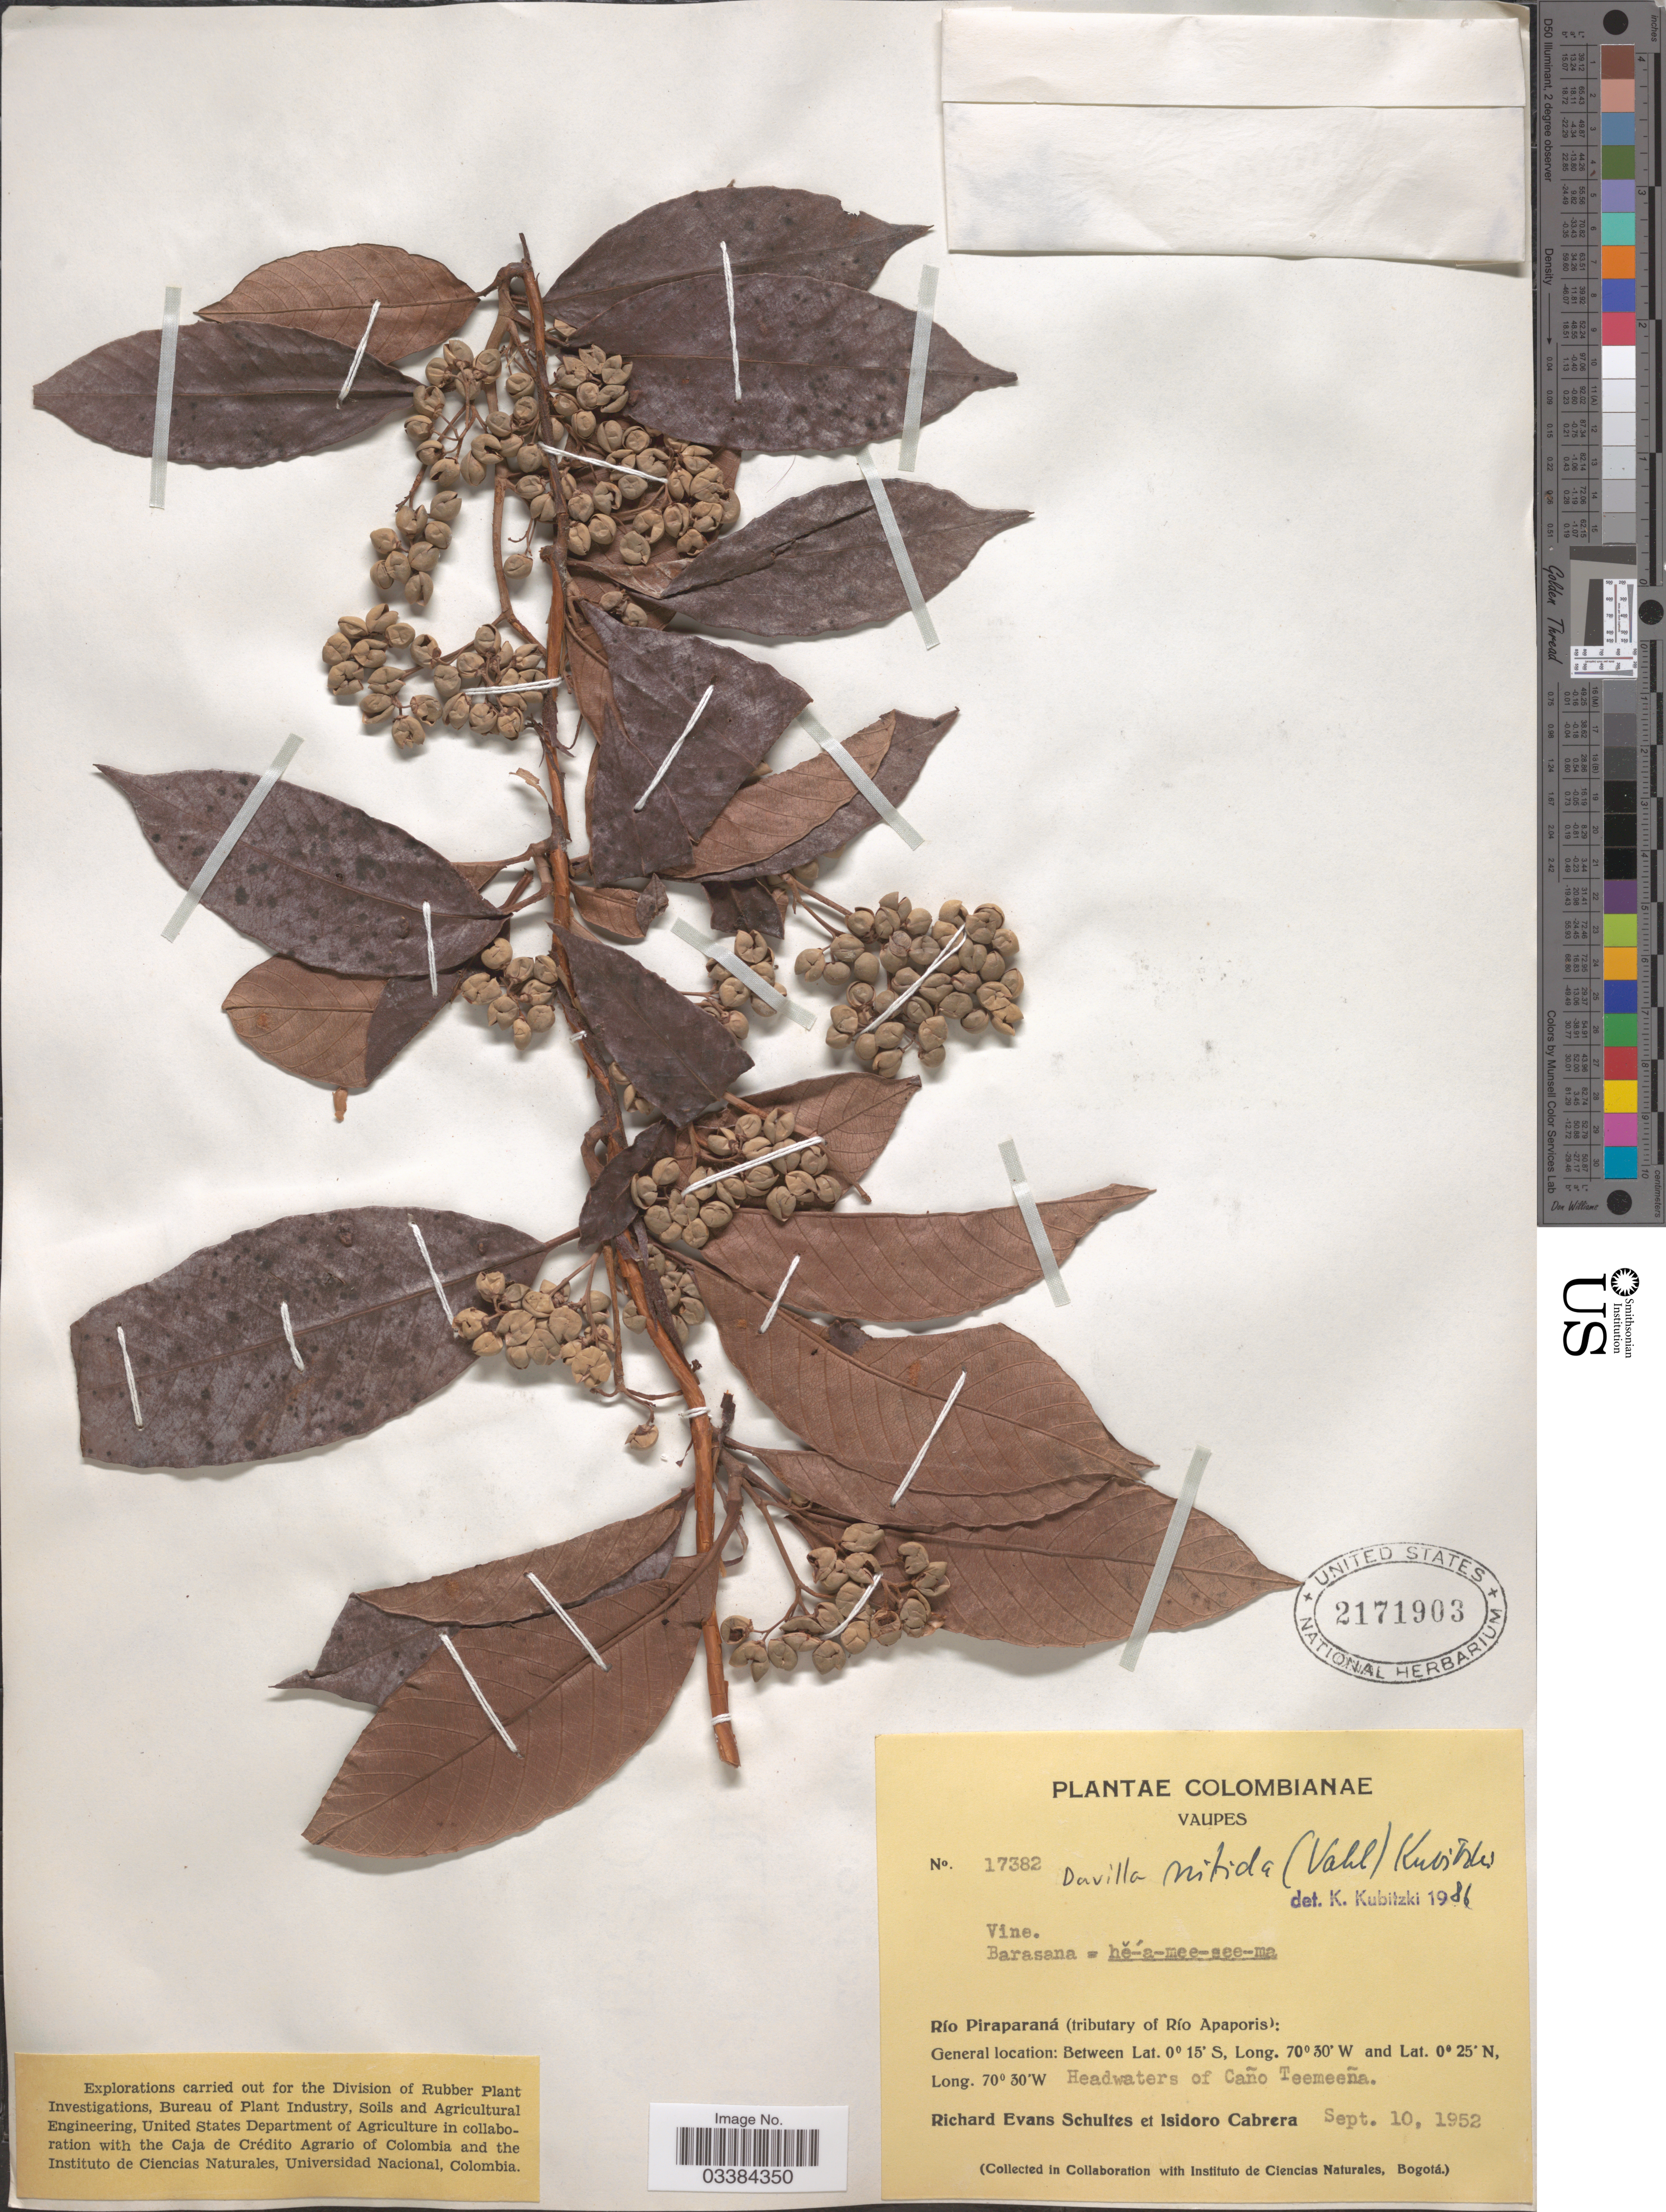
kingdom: Plantae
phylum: Tracheophyta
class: Magnoliopsida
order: Dilleniales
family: Dilleniaceae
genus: Davilla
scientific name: Davilla nitida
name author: (Vahl) Kubitzki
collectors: R. E. Schultes & I. Cabrera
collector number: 17382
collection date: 1952-09-10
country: Colombia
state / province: Vaupés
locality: Río Piraparaná (tributary of Río Apaporis): Headwaters of Caño Teemeeña.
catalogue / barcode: US 2171903